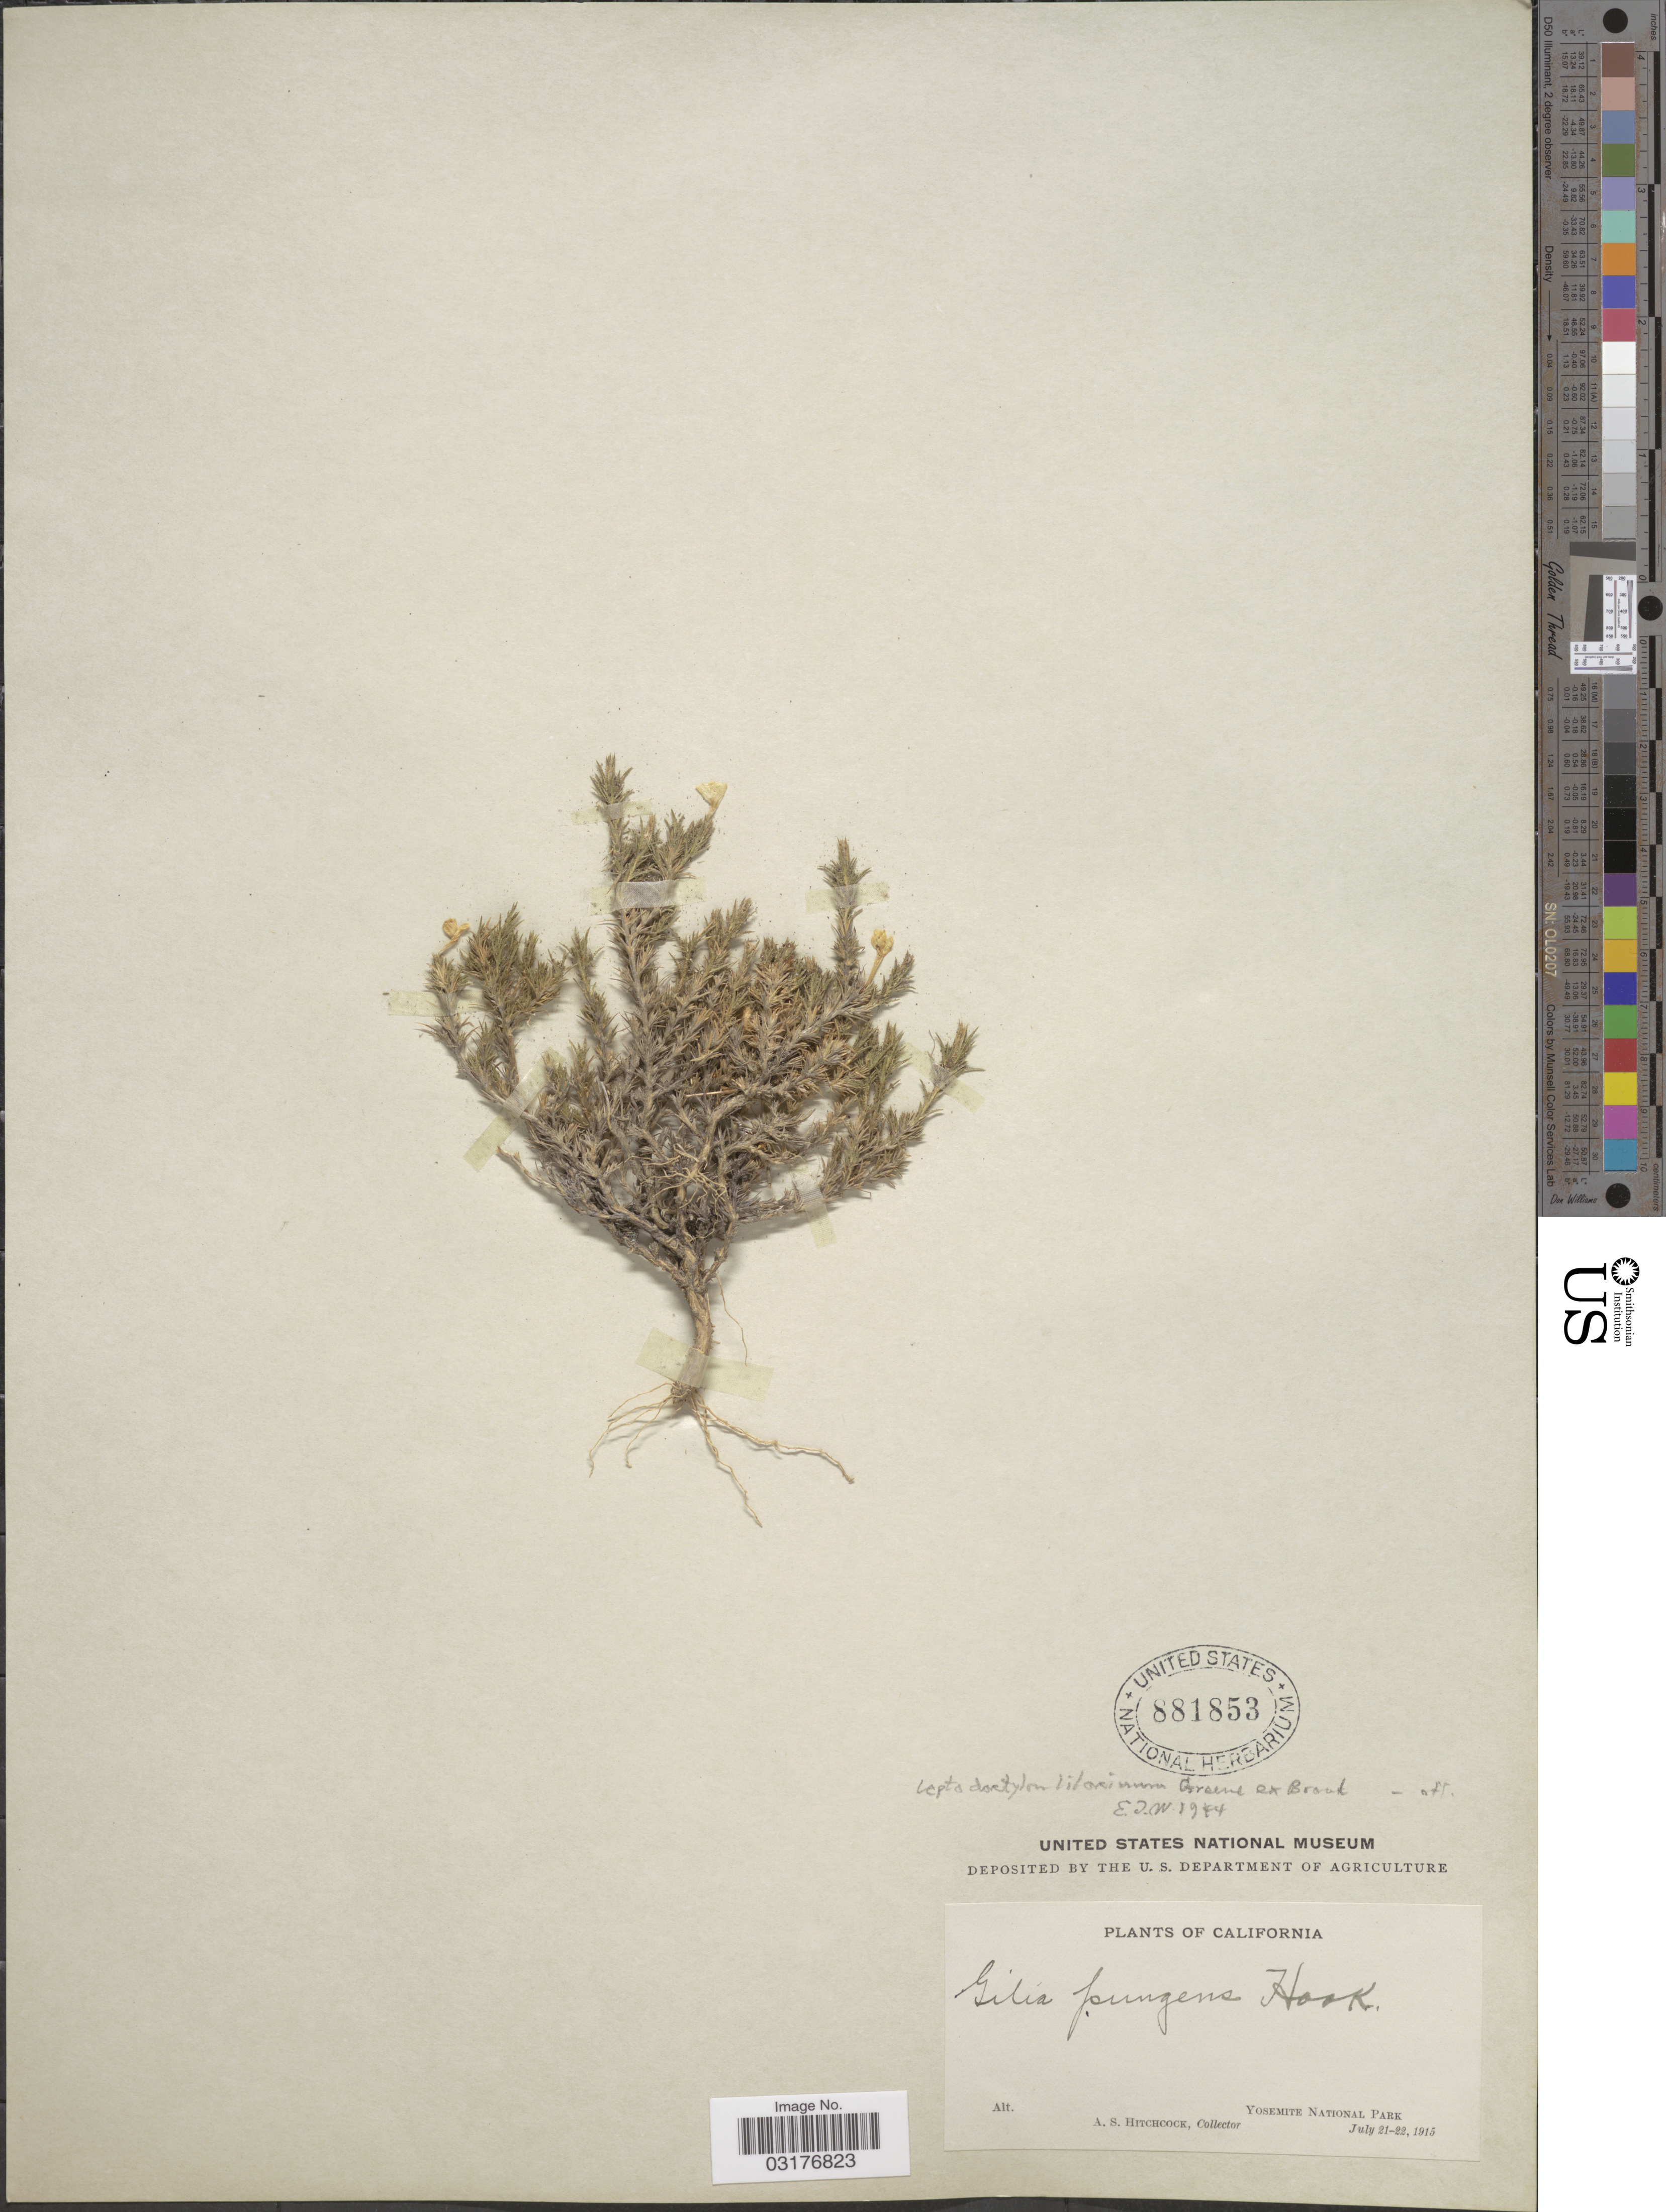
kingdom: Plantae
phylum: Tracheophyta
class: Magnoliopsida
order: Ericales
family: Polemoniaceae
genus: Linanthus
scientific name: Linanthus pungens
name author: (Torr.) J.M. Porter & L.A. Johnson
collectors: A. S. Hitchcock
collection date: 1915-07-21/1915-07-22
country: United States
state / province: California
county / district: Mariposa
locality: Yosemite National Park.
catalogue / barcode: US 881853